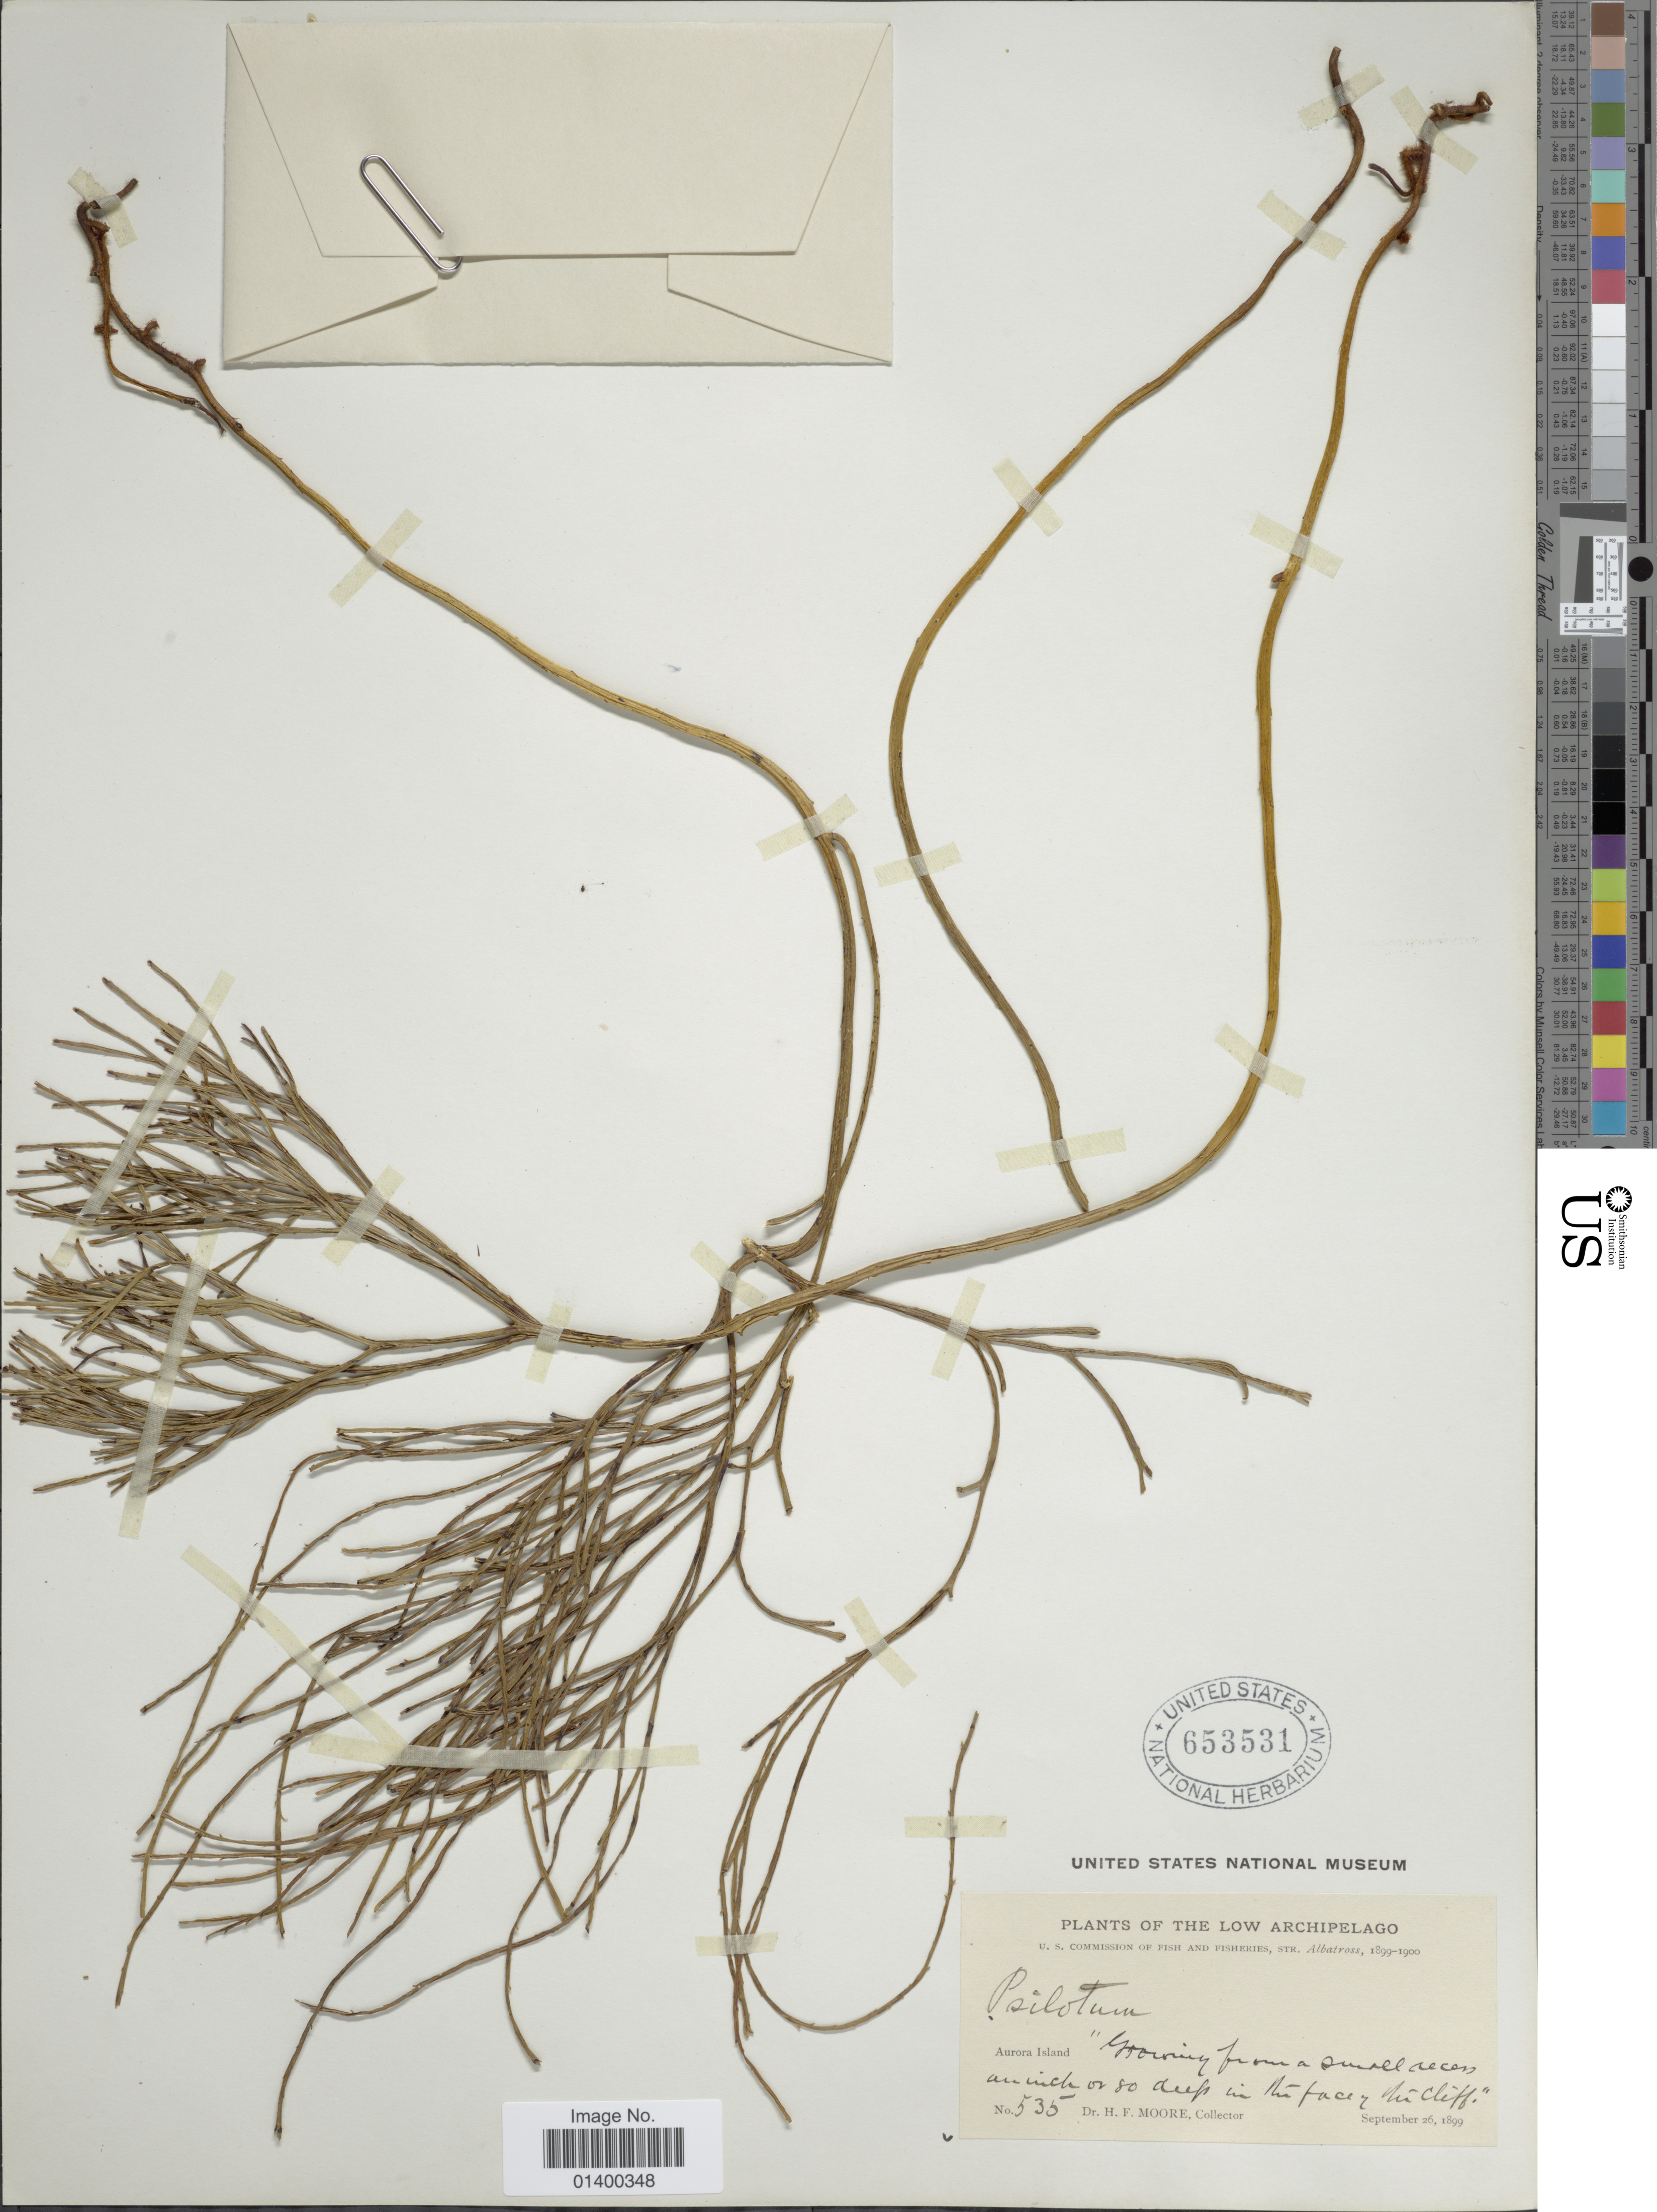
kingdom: Plantae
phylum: Tracheophyta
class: Polypodiopsida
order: Psilotales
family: Psilotaceae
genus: Psilotum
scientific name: Psilotum nudum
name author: (L.) P. Beauv.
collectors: H. F. Moore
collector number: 535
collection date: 1899-09-26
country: French Polynesia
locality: Low Archipelago, Aurora island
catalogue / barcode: US 653561